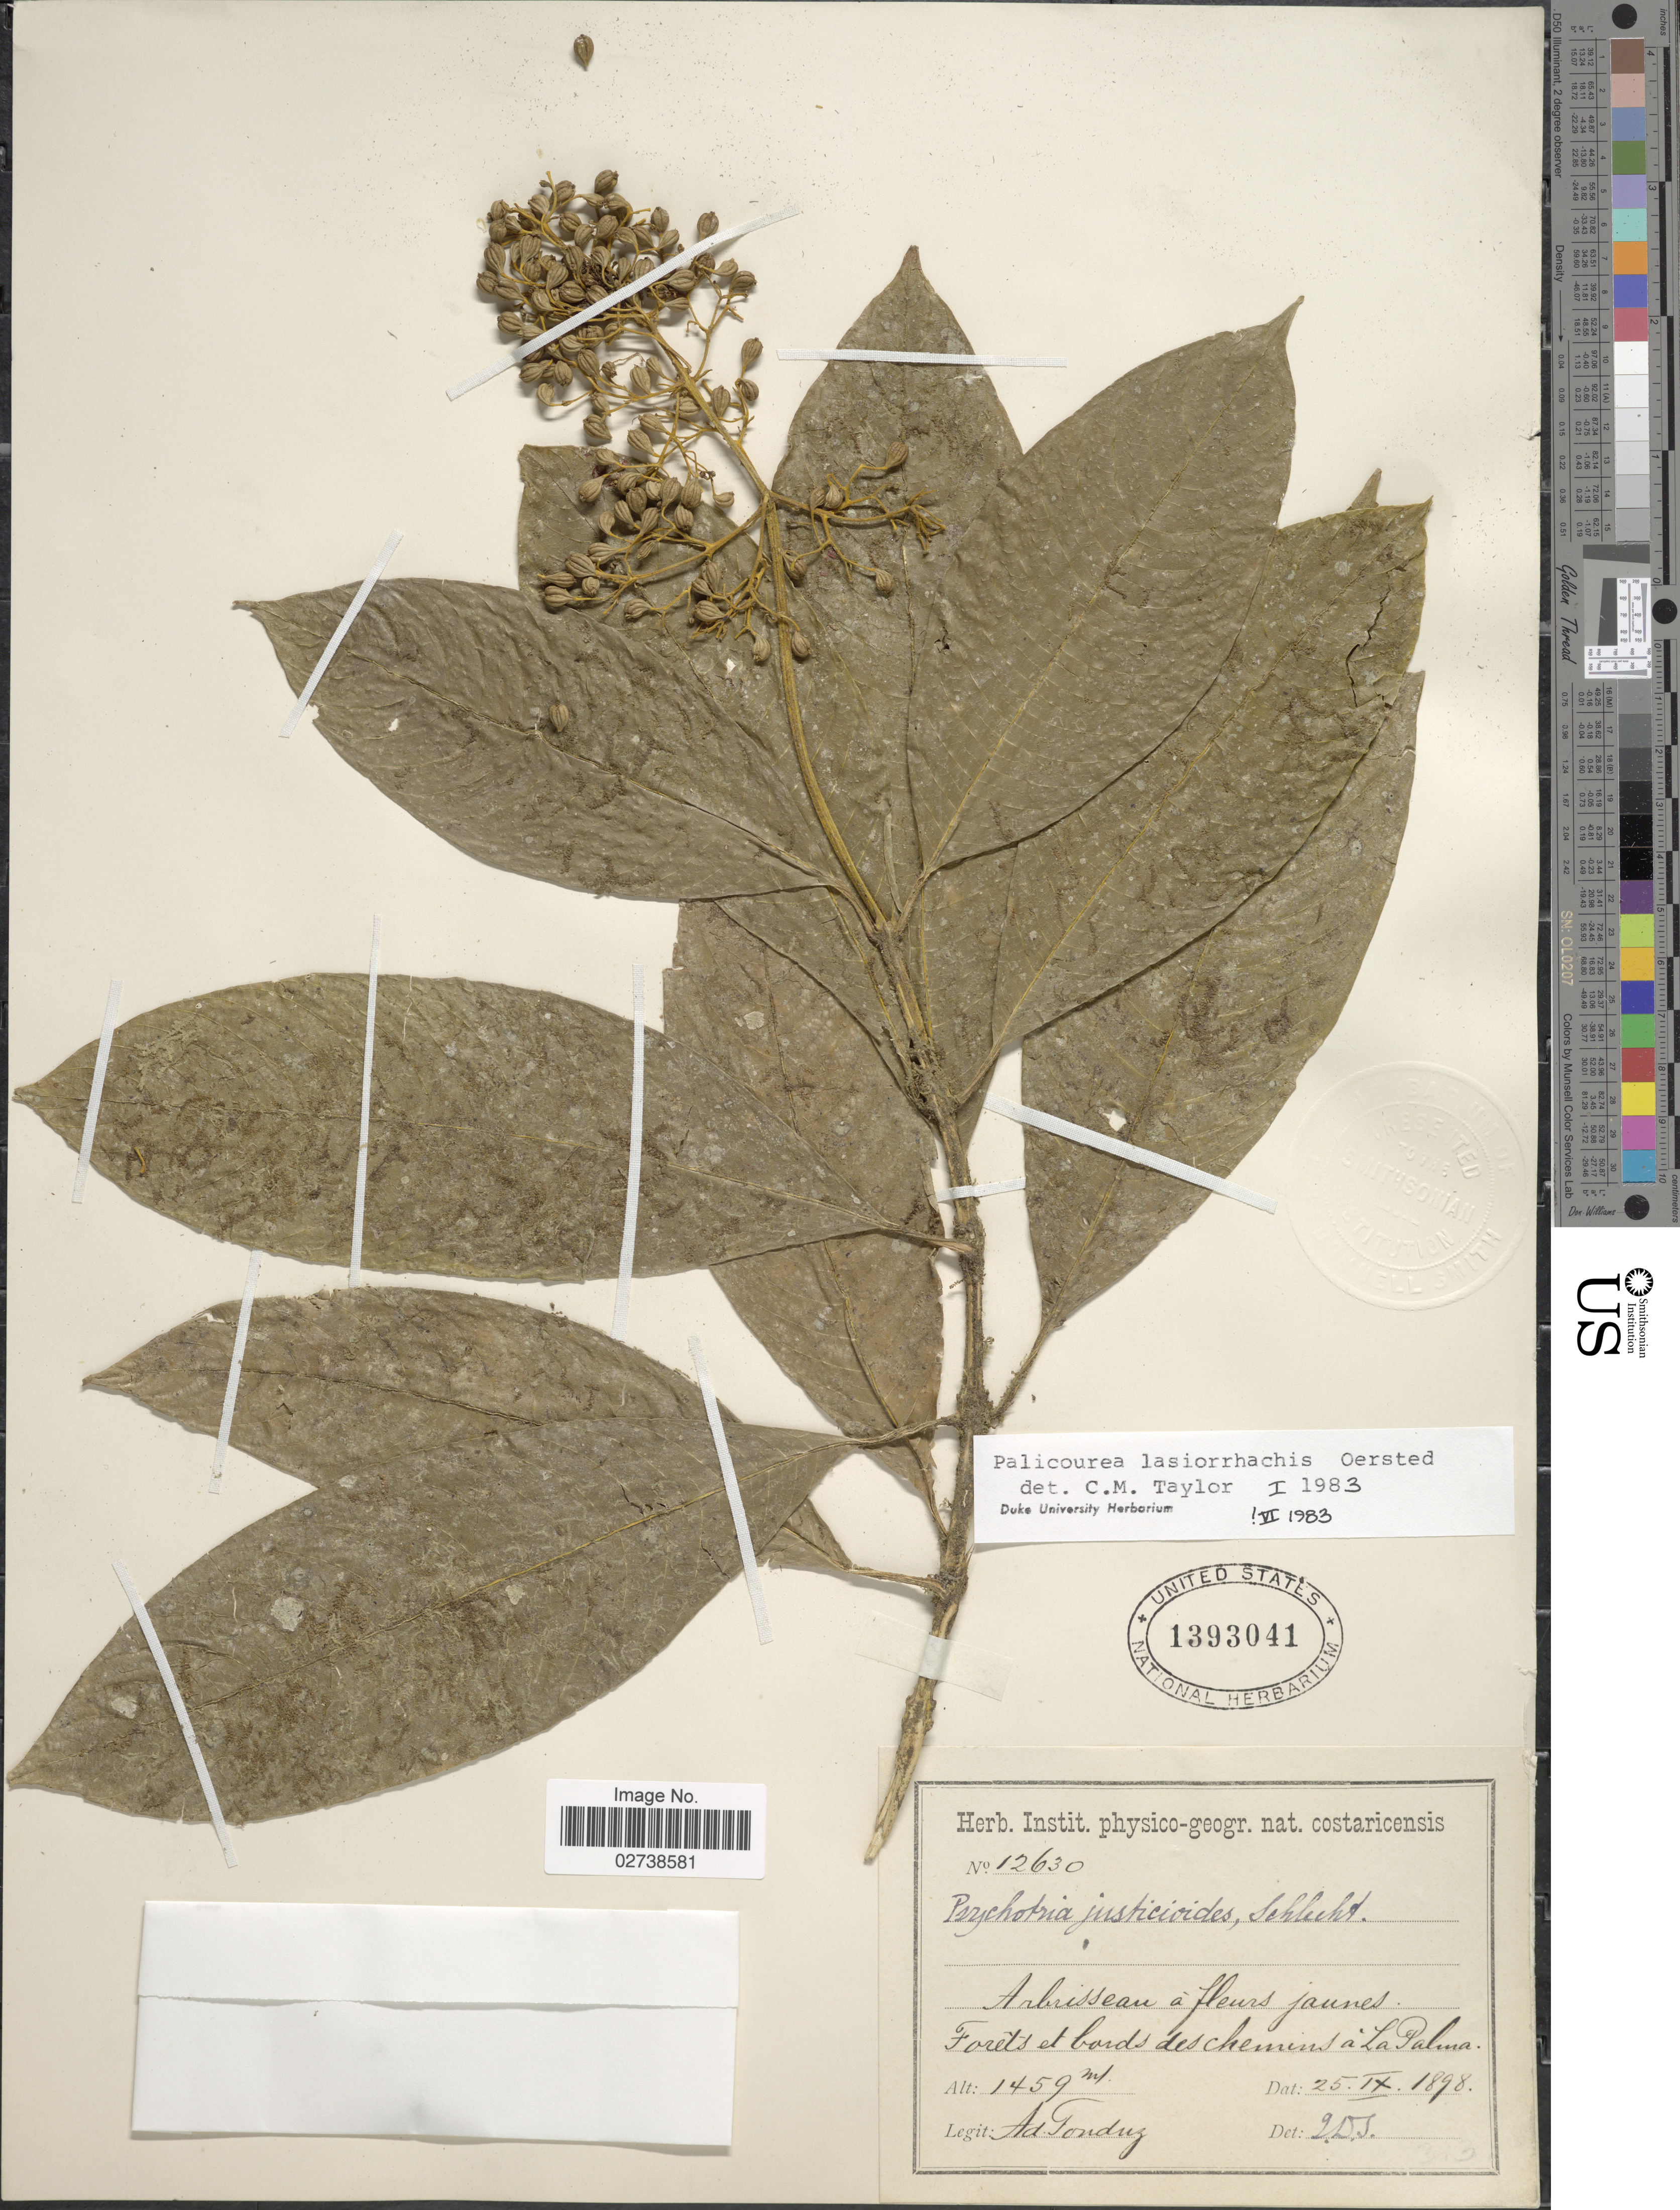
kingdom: Plantae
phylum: Tracheophyta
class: Magnoliopsida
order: Gentianales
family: Rubiaceae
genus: Palicourea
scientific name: Palicourea lasiorrhachis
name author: Oerst.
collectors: A. Tonduz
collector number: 12630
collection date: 1898-09-25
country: Costa Rica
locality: Forêts et bords des chemins á La Palma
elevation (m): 1459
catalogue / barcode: US 1393041